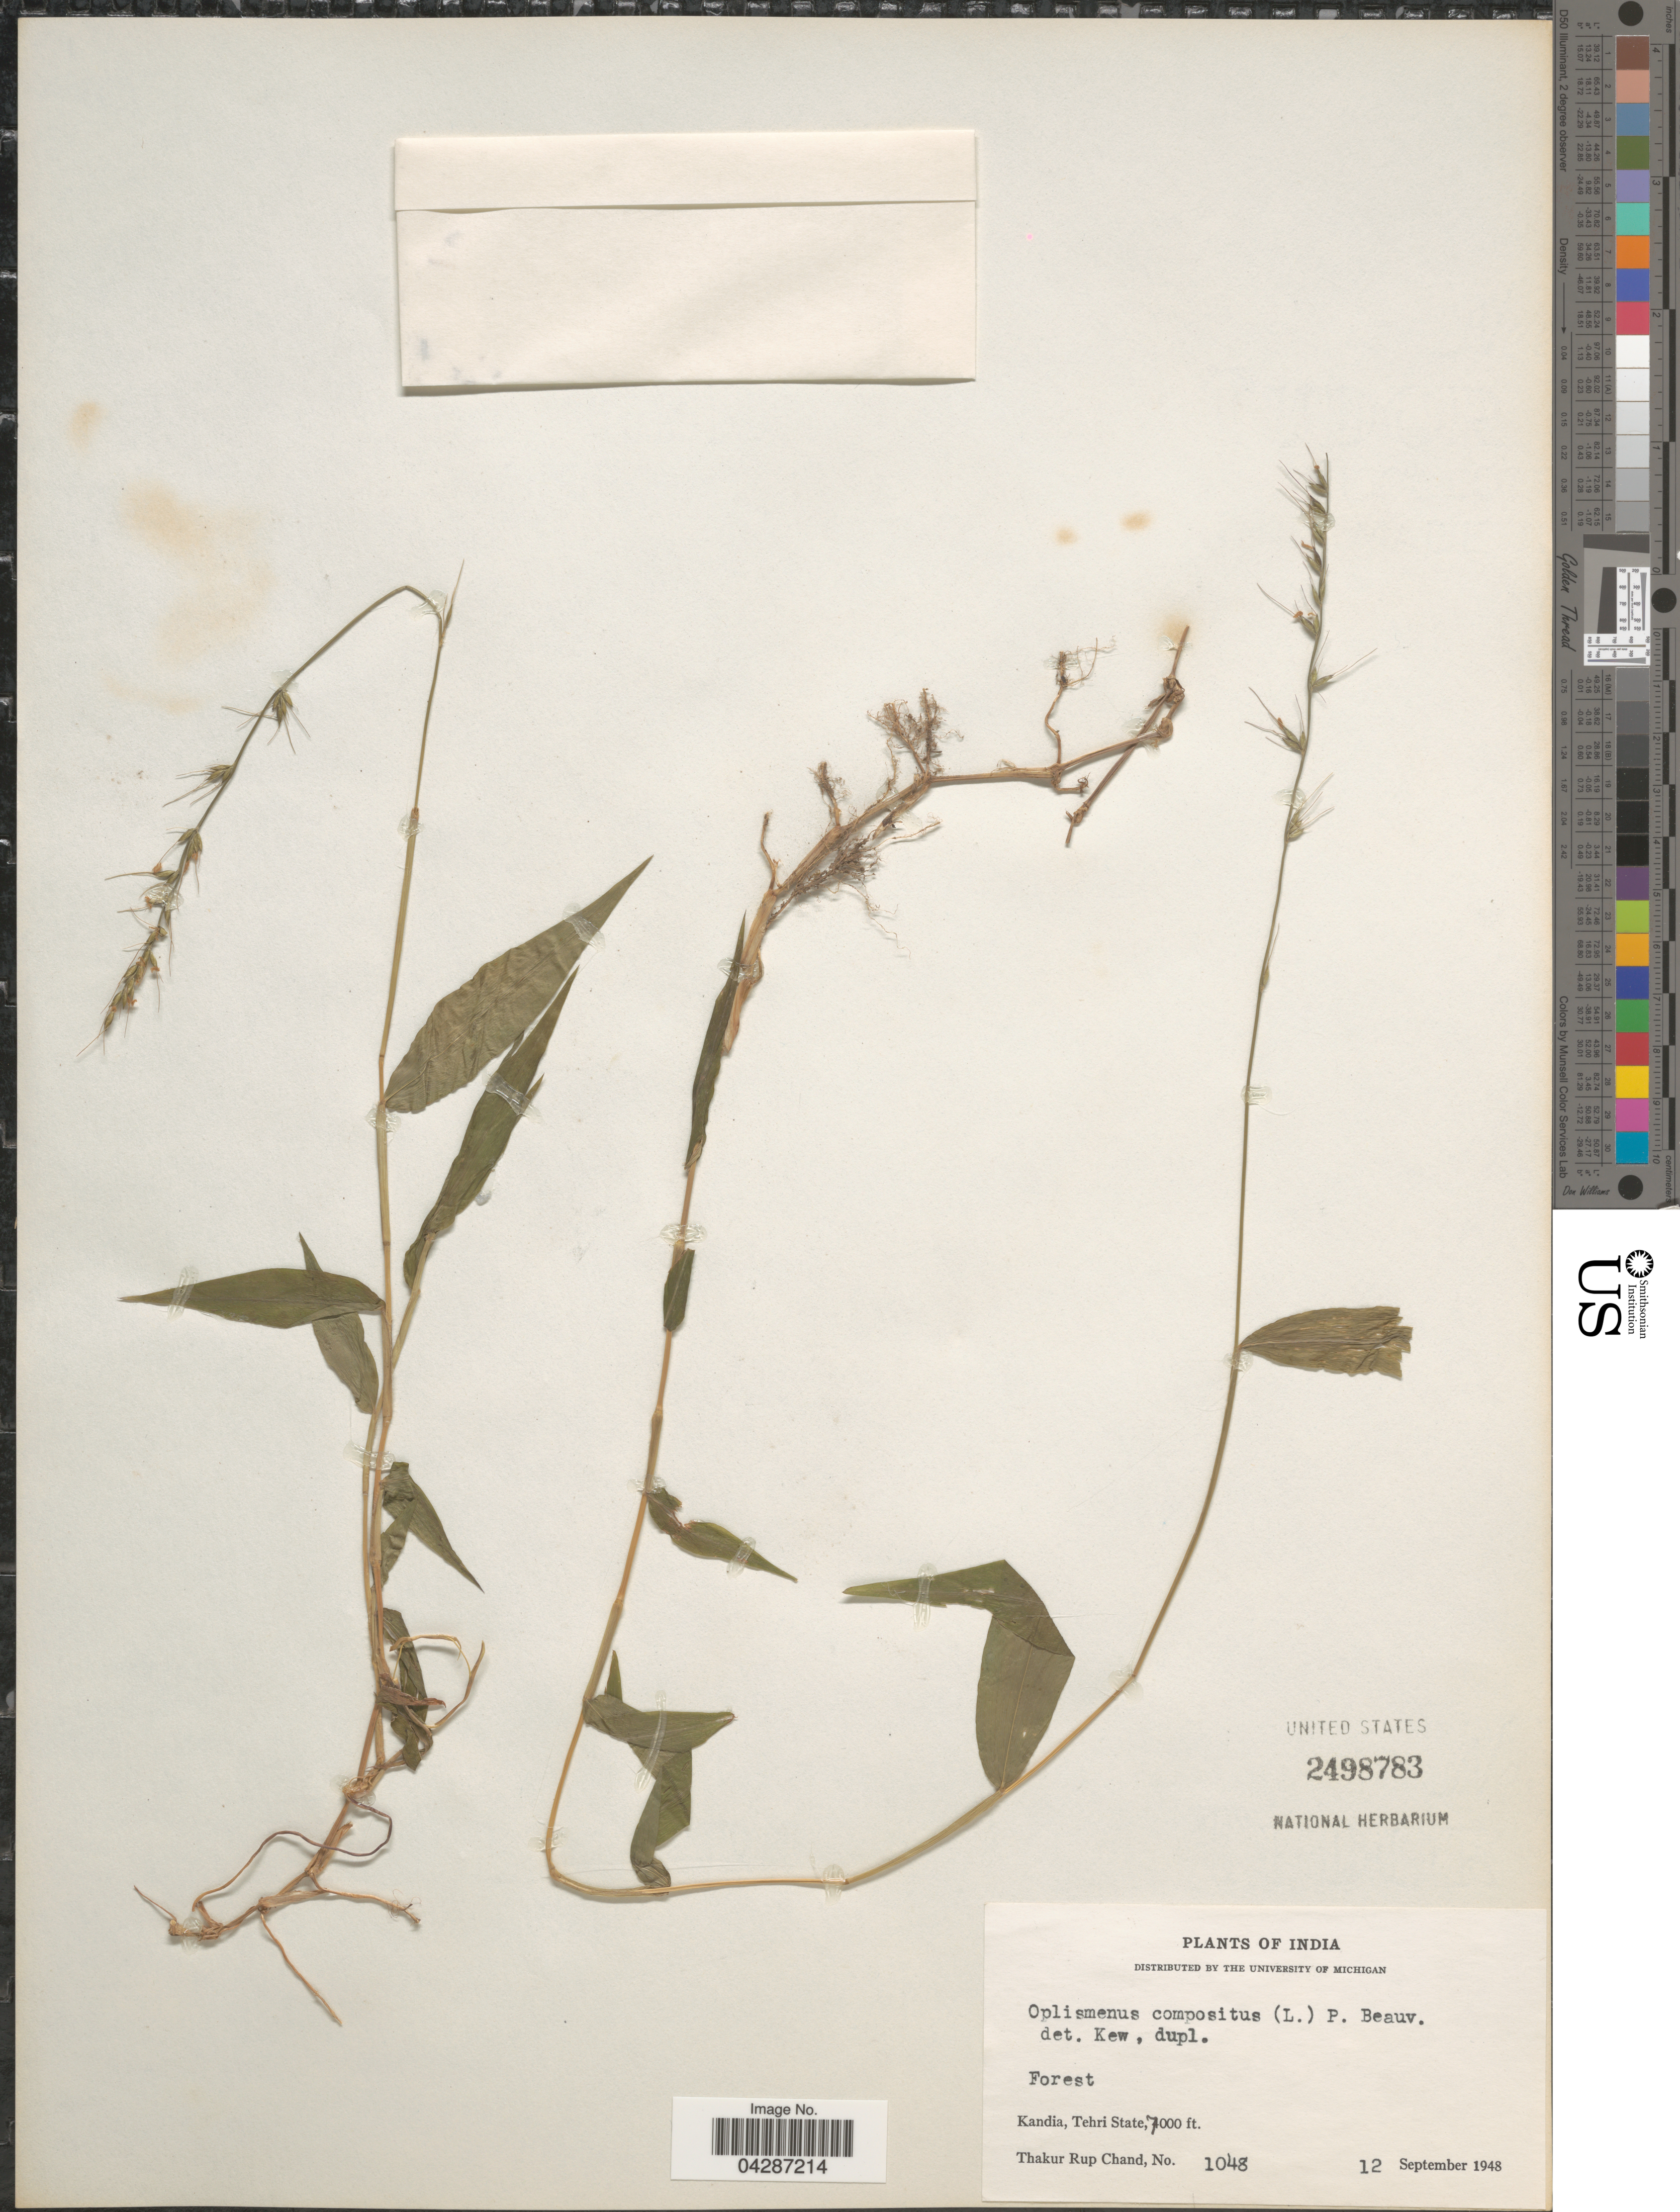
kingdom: Plantae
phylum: Tracheophyta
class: Liliopsida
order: Poales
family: Poaceae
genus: Oplismenus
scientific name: Oplismenus compositus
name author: (L.) P. Beauv.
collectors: T. R. Chand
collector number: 1048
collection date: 1948-09-12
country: India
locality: Forest. Kandia, Tehri State.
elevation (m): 2134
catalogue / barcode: US 2498783